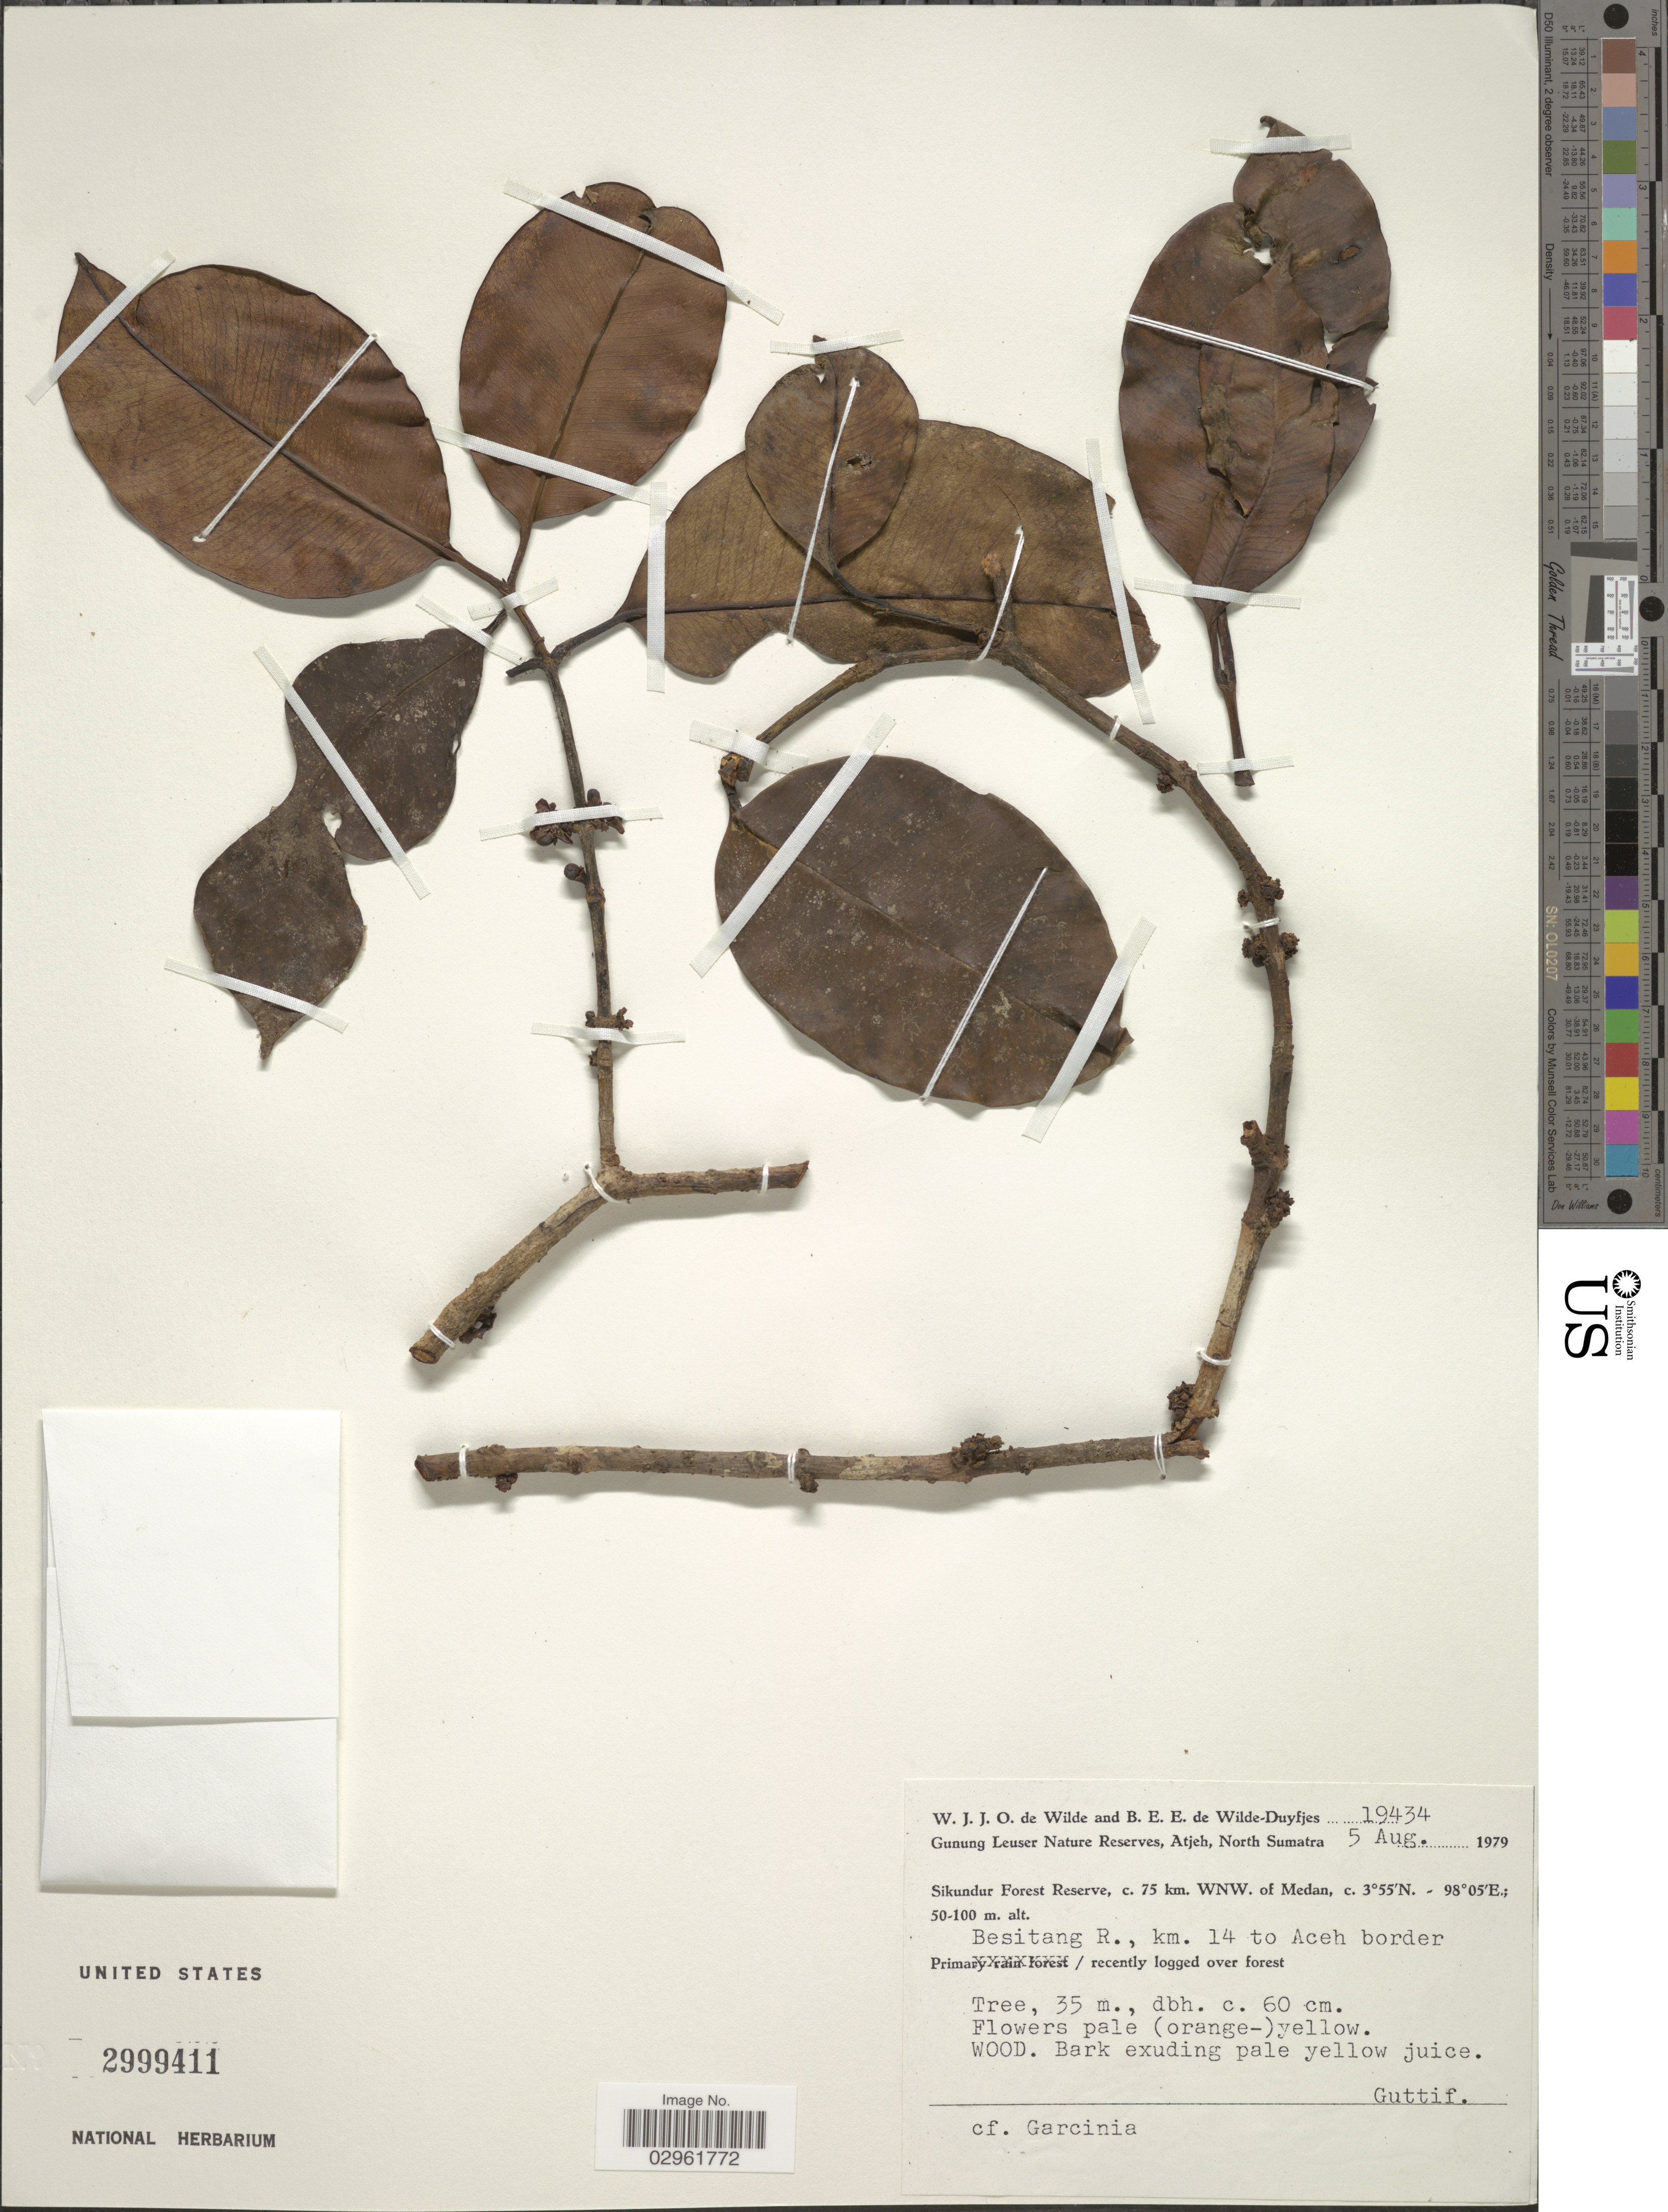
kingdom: Plantae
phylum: Tracheophyta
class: Magnoliopsida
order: Malpighiales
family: Clusiaceae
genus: Garcinia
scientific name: Garcinia sp.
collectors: W. J. de Wilde & B. E. de Wilde-Duyfjes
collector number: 19434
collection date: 1979-08-05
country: Indonesia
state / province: Sumatra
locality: Gunung Leuser Nature Reserves, Atjeh, North Sumatra, Sikundur Forest Reserve, c. 75 km. WNW. of Medan, Besitang R., km. 14 to Aceh border.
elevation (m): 50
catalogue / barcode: US 2999411